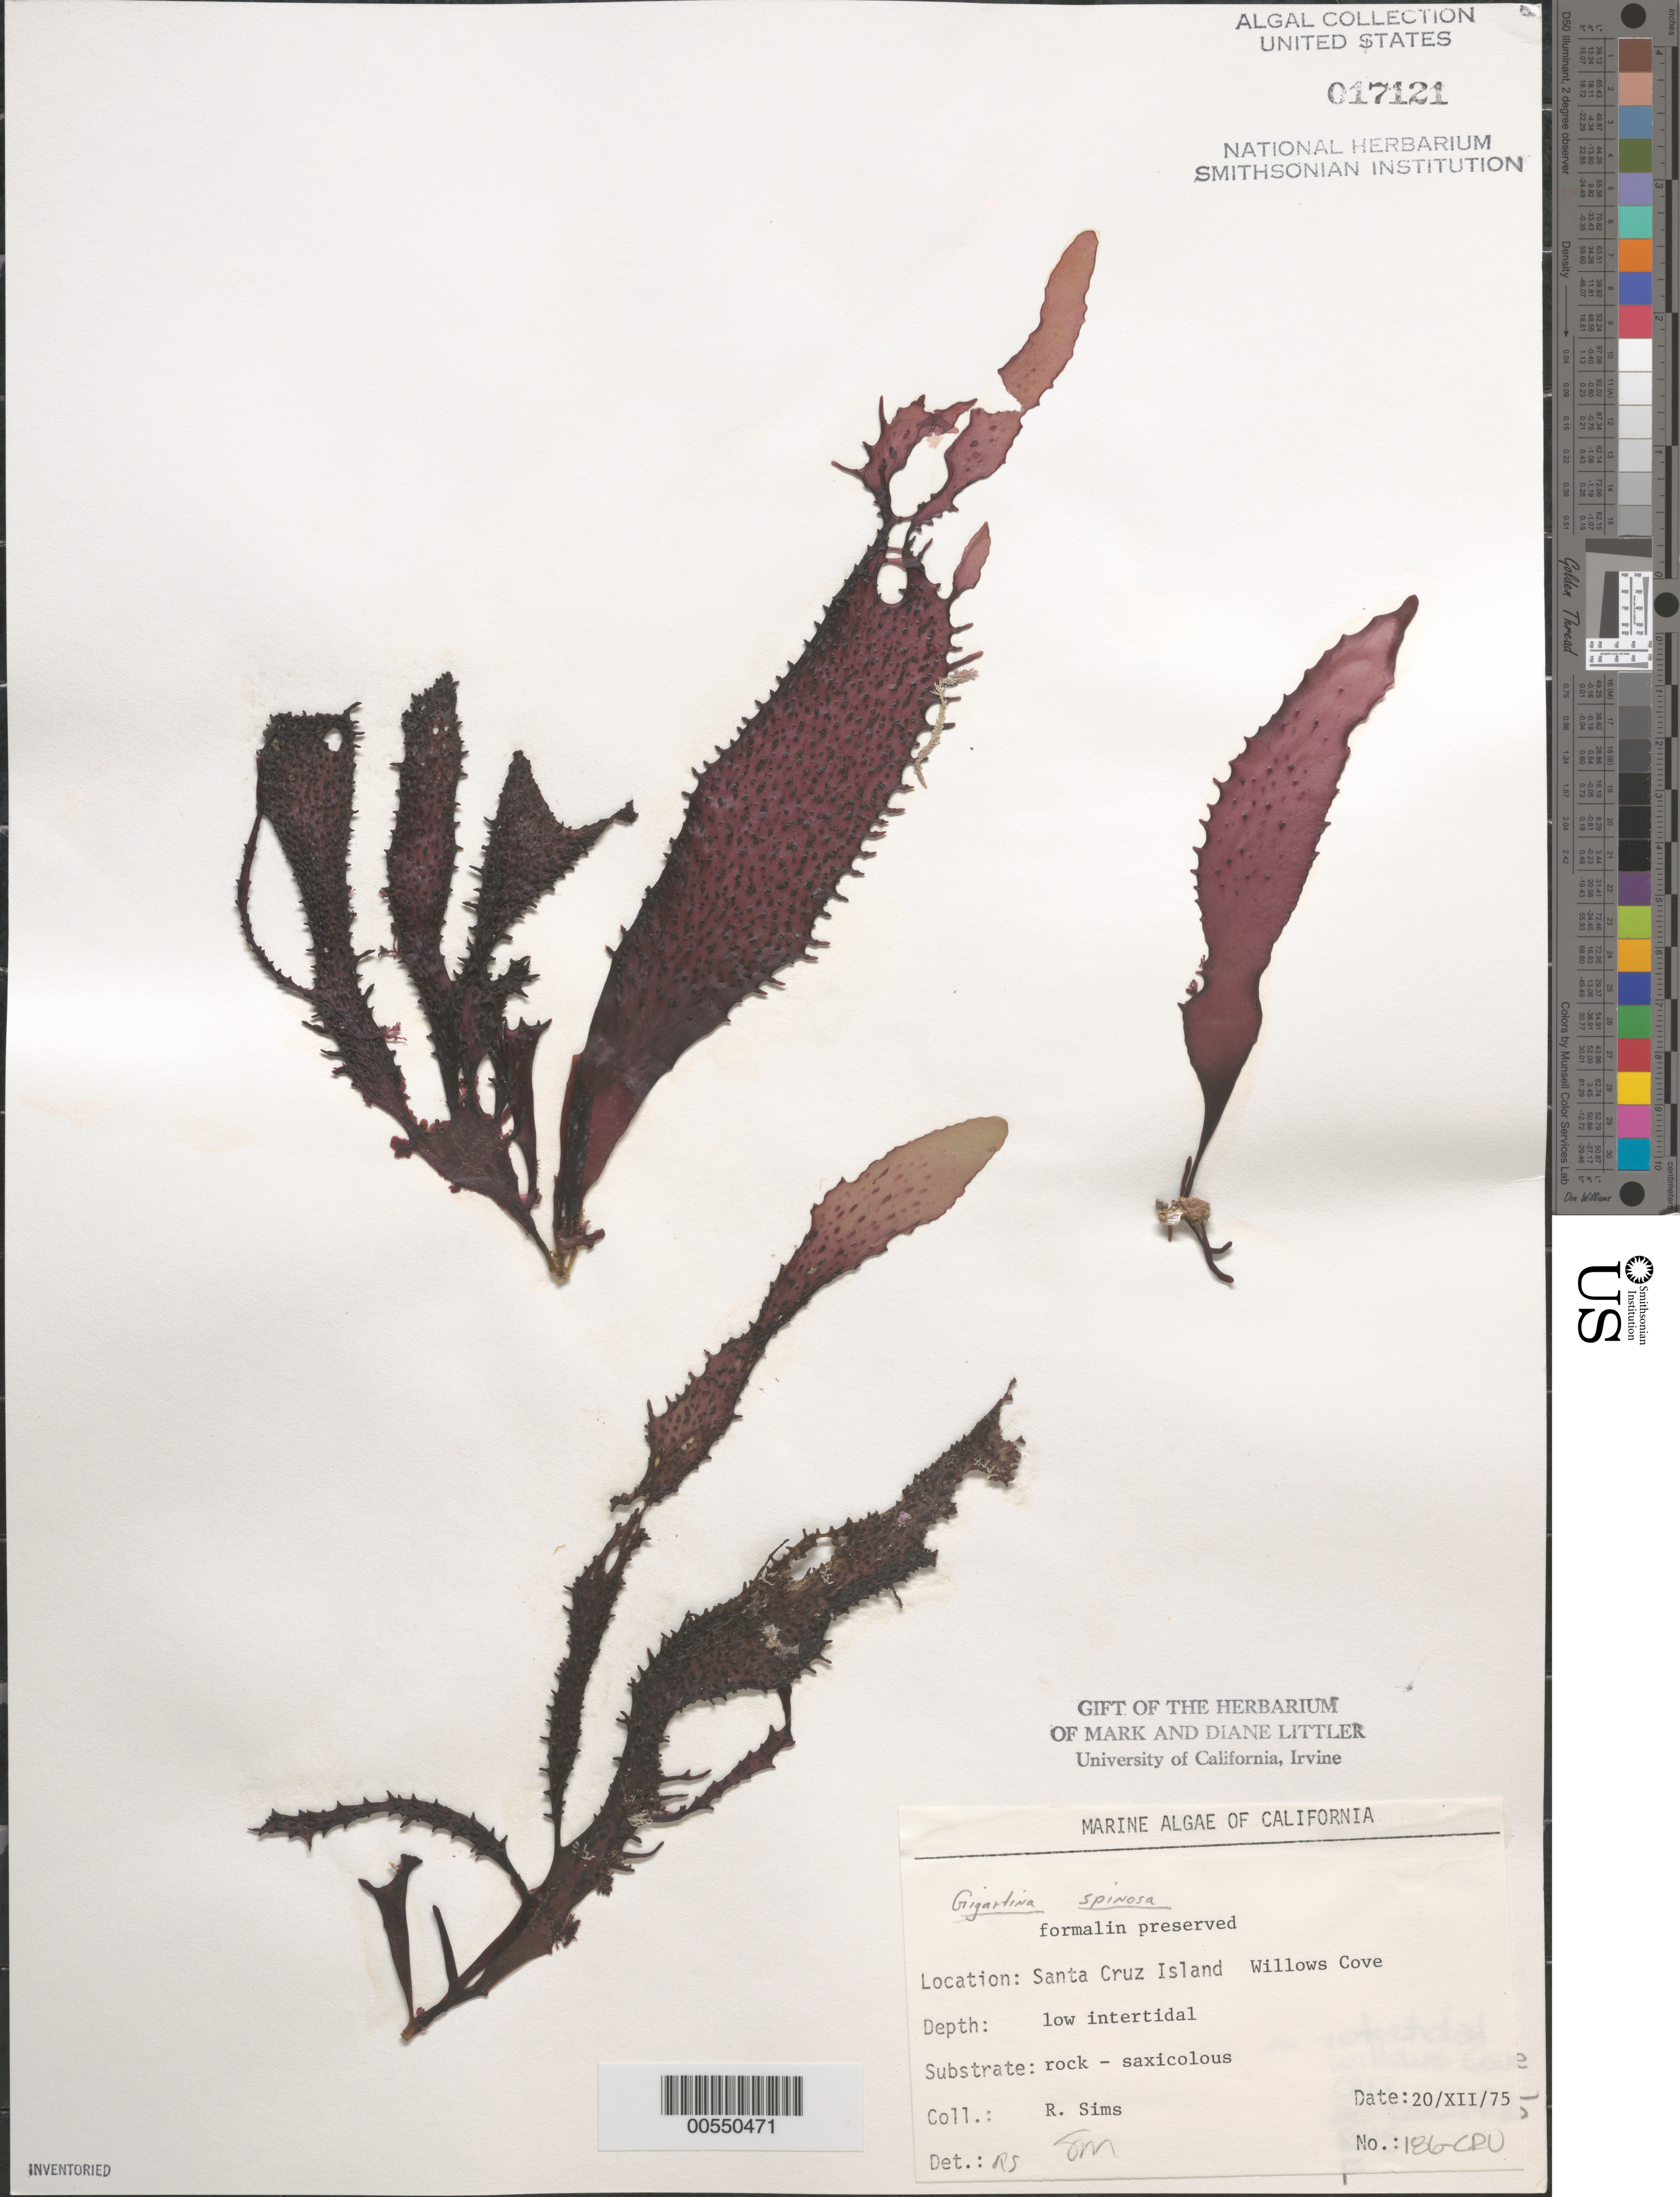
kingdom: Plantae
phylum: Rhodophyta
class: Florideophyceae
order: Gigartinales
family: Gigartinaceae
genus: Chondracanthus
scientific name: Chondracanthus spinosus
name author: (Kütz.) Guiry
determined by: Algae name updating Project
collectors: R. H. Sims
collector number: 186-cru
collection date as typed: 20 Dec 1975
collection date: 1975-12-20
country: United States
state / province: California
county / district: Santa Barbara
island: Santa Cruz Island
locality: Willows Cove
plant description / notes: BLM-SOCALBIGHT Rocky Intertidal Survey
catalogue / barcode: US 17121